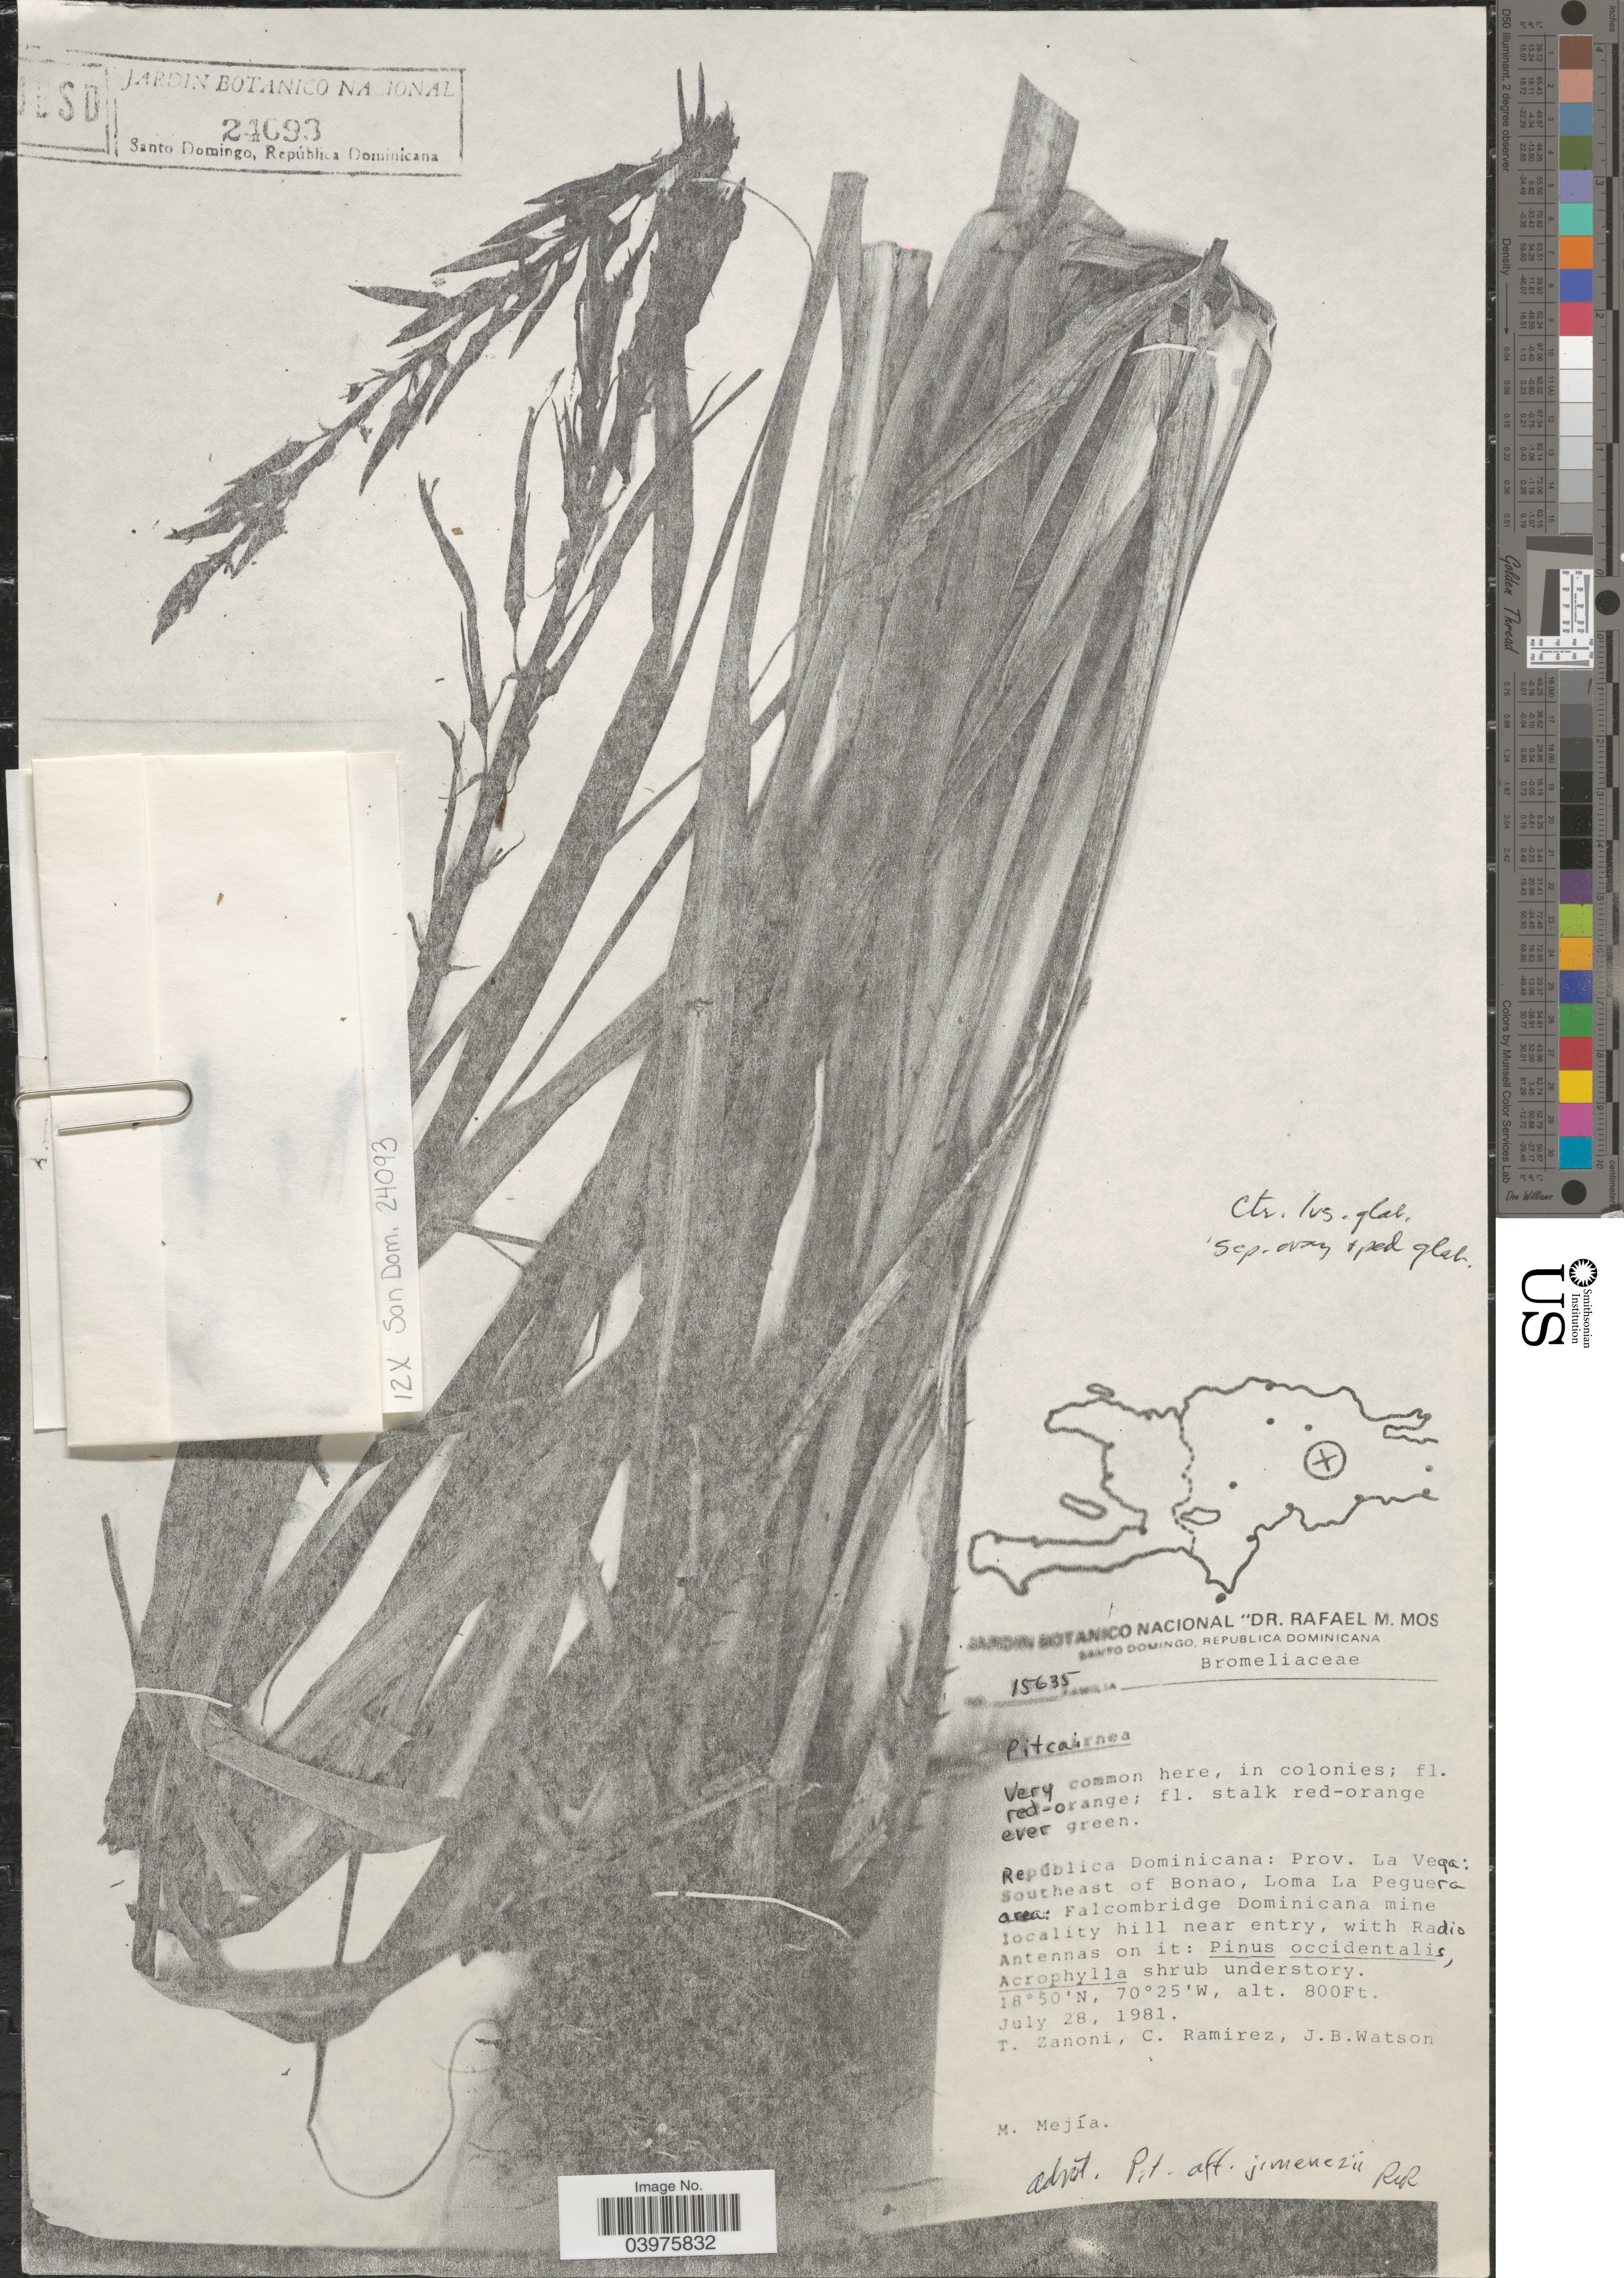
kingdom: Plantae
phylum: Tracheophyta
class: Liliopsida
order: Poales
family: Bromeliaceae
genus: Pitcairnia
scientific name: Pitcairnia jimenezii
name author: L.B. Sm.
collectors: T. Zanoni, C. Ramirez, J. B. Watson & M. Mejia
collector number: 15635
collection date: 1981-07-28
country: Dominican Republic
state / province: La Vega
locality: Southeast of Bonao, Loma La Peguera area: Falcombridge Dominicana.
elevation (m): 244